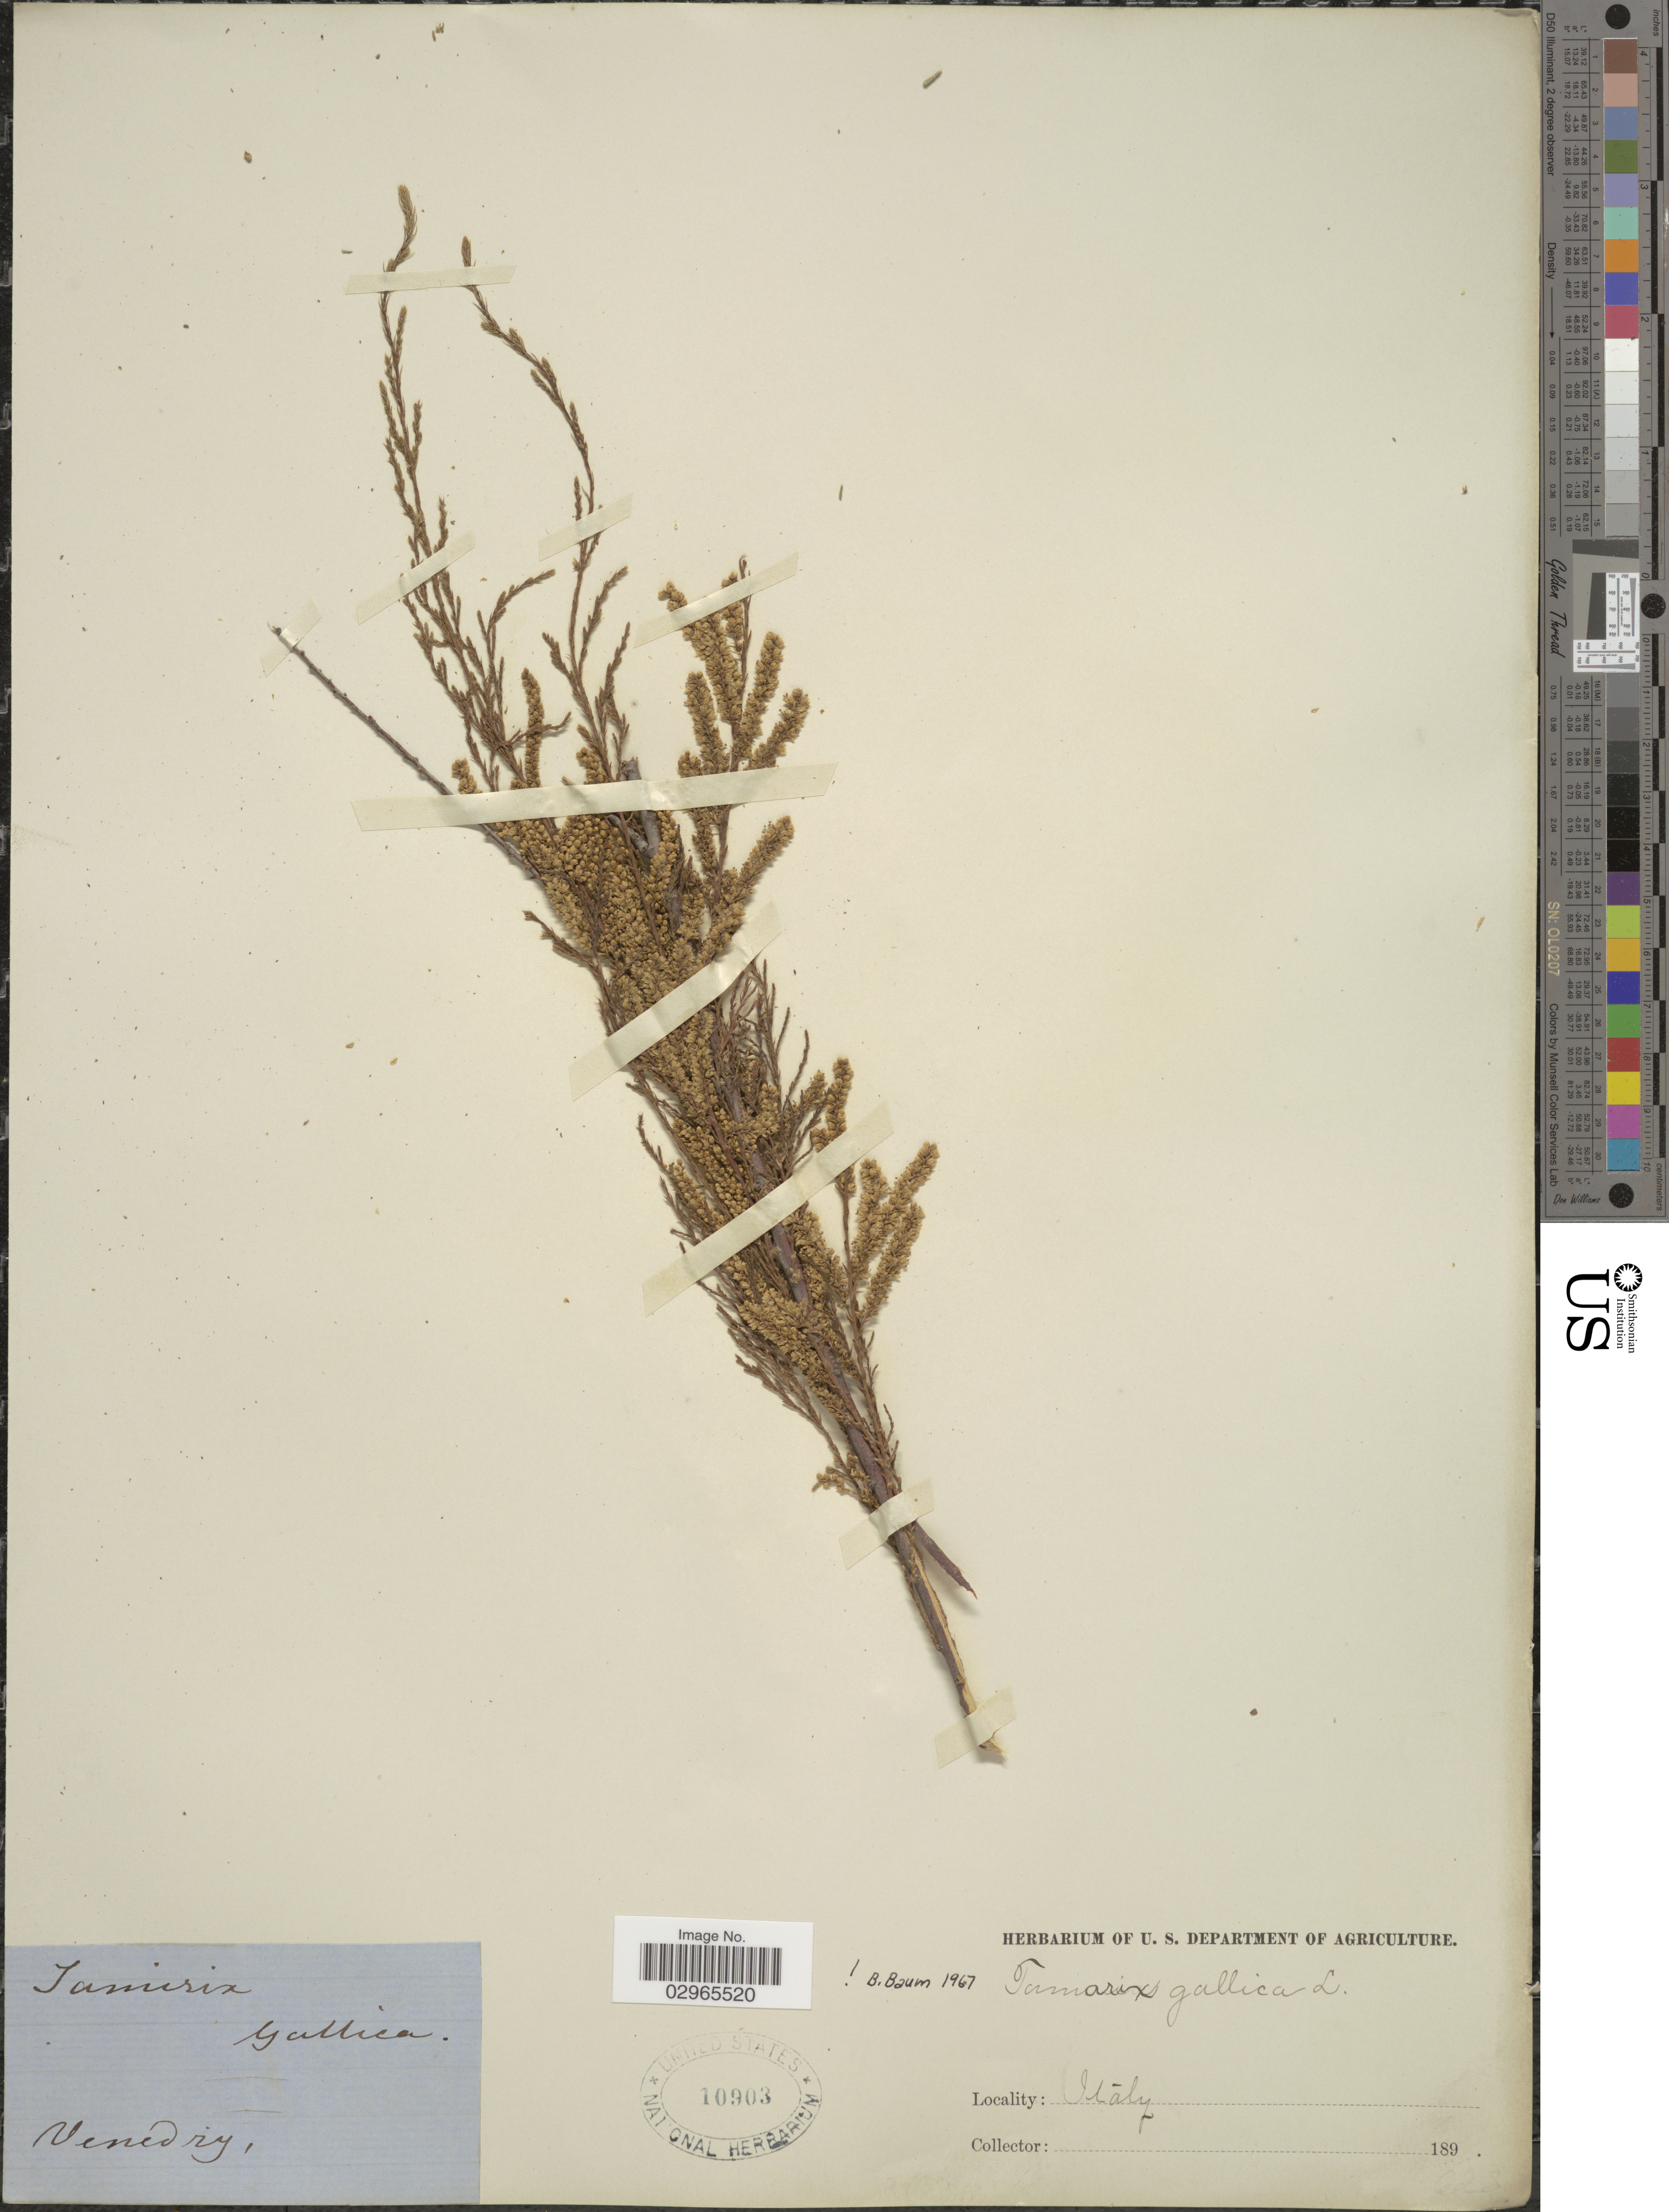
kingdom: Plantae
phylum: Tracheophyta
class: Magnoliopsida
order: Caryophyllales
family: Tamaricaceae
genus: Tamarix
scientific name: Tamarix gallica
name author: L.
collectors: Facchini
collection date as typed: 189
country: Italy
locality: Venedry.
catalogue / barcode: US 10903